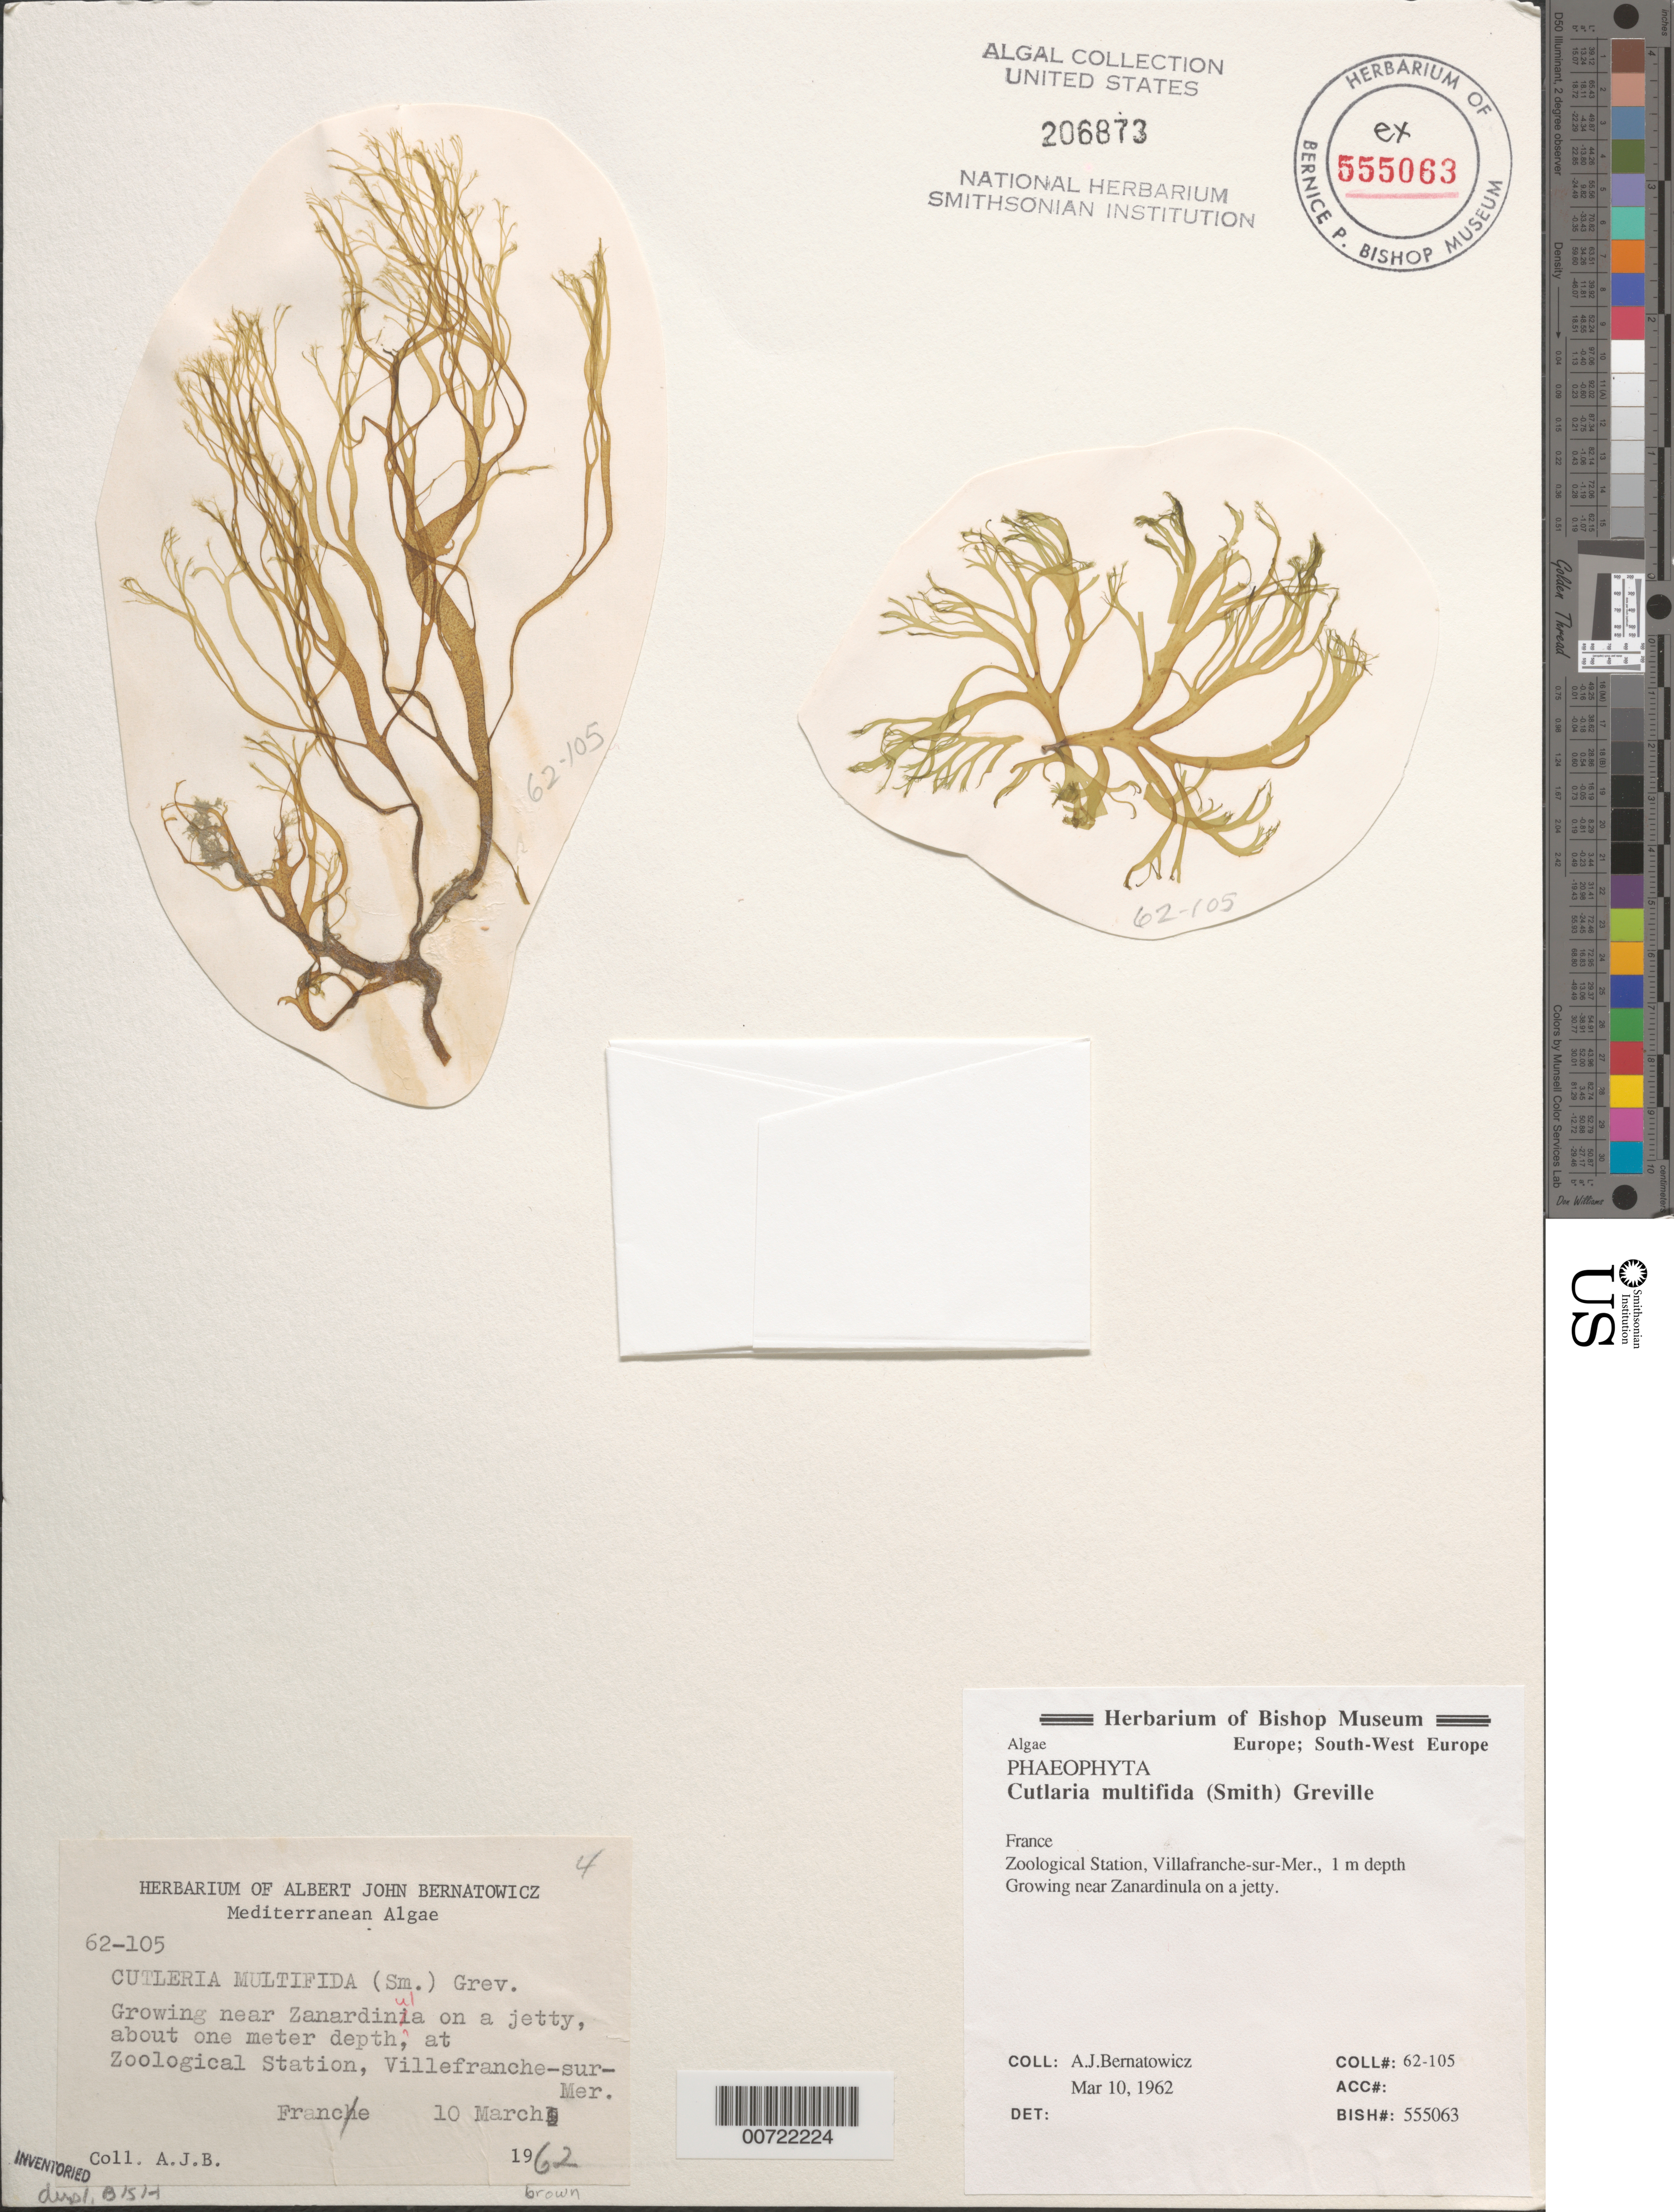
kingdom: Chromista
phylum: Ochrophyta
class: Phaeophyceae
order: Cutleriales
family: Cutleriaceae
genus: Cutleria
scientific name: Cutleria multifida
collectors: A. Bernatowicz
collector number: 62-105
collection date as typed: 10 Mar 1962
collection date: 1962-03-10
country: France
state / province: Provence-Alpes-Côte d'Azur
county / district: Alpes-Maritimes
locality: Zoological Station, Villefranche-sur-Mer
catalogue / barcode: US 206873